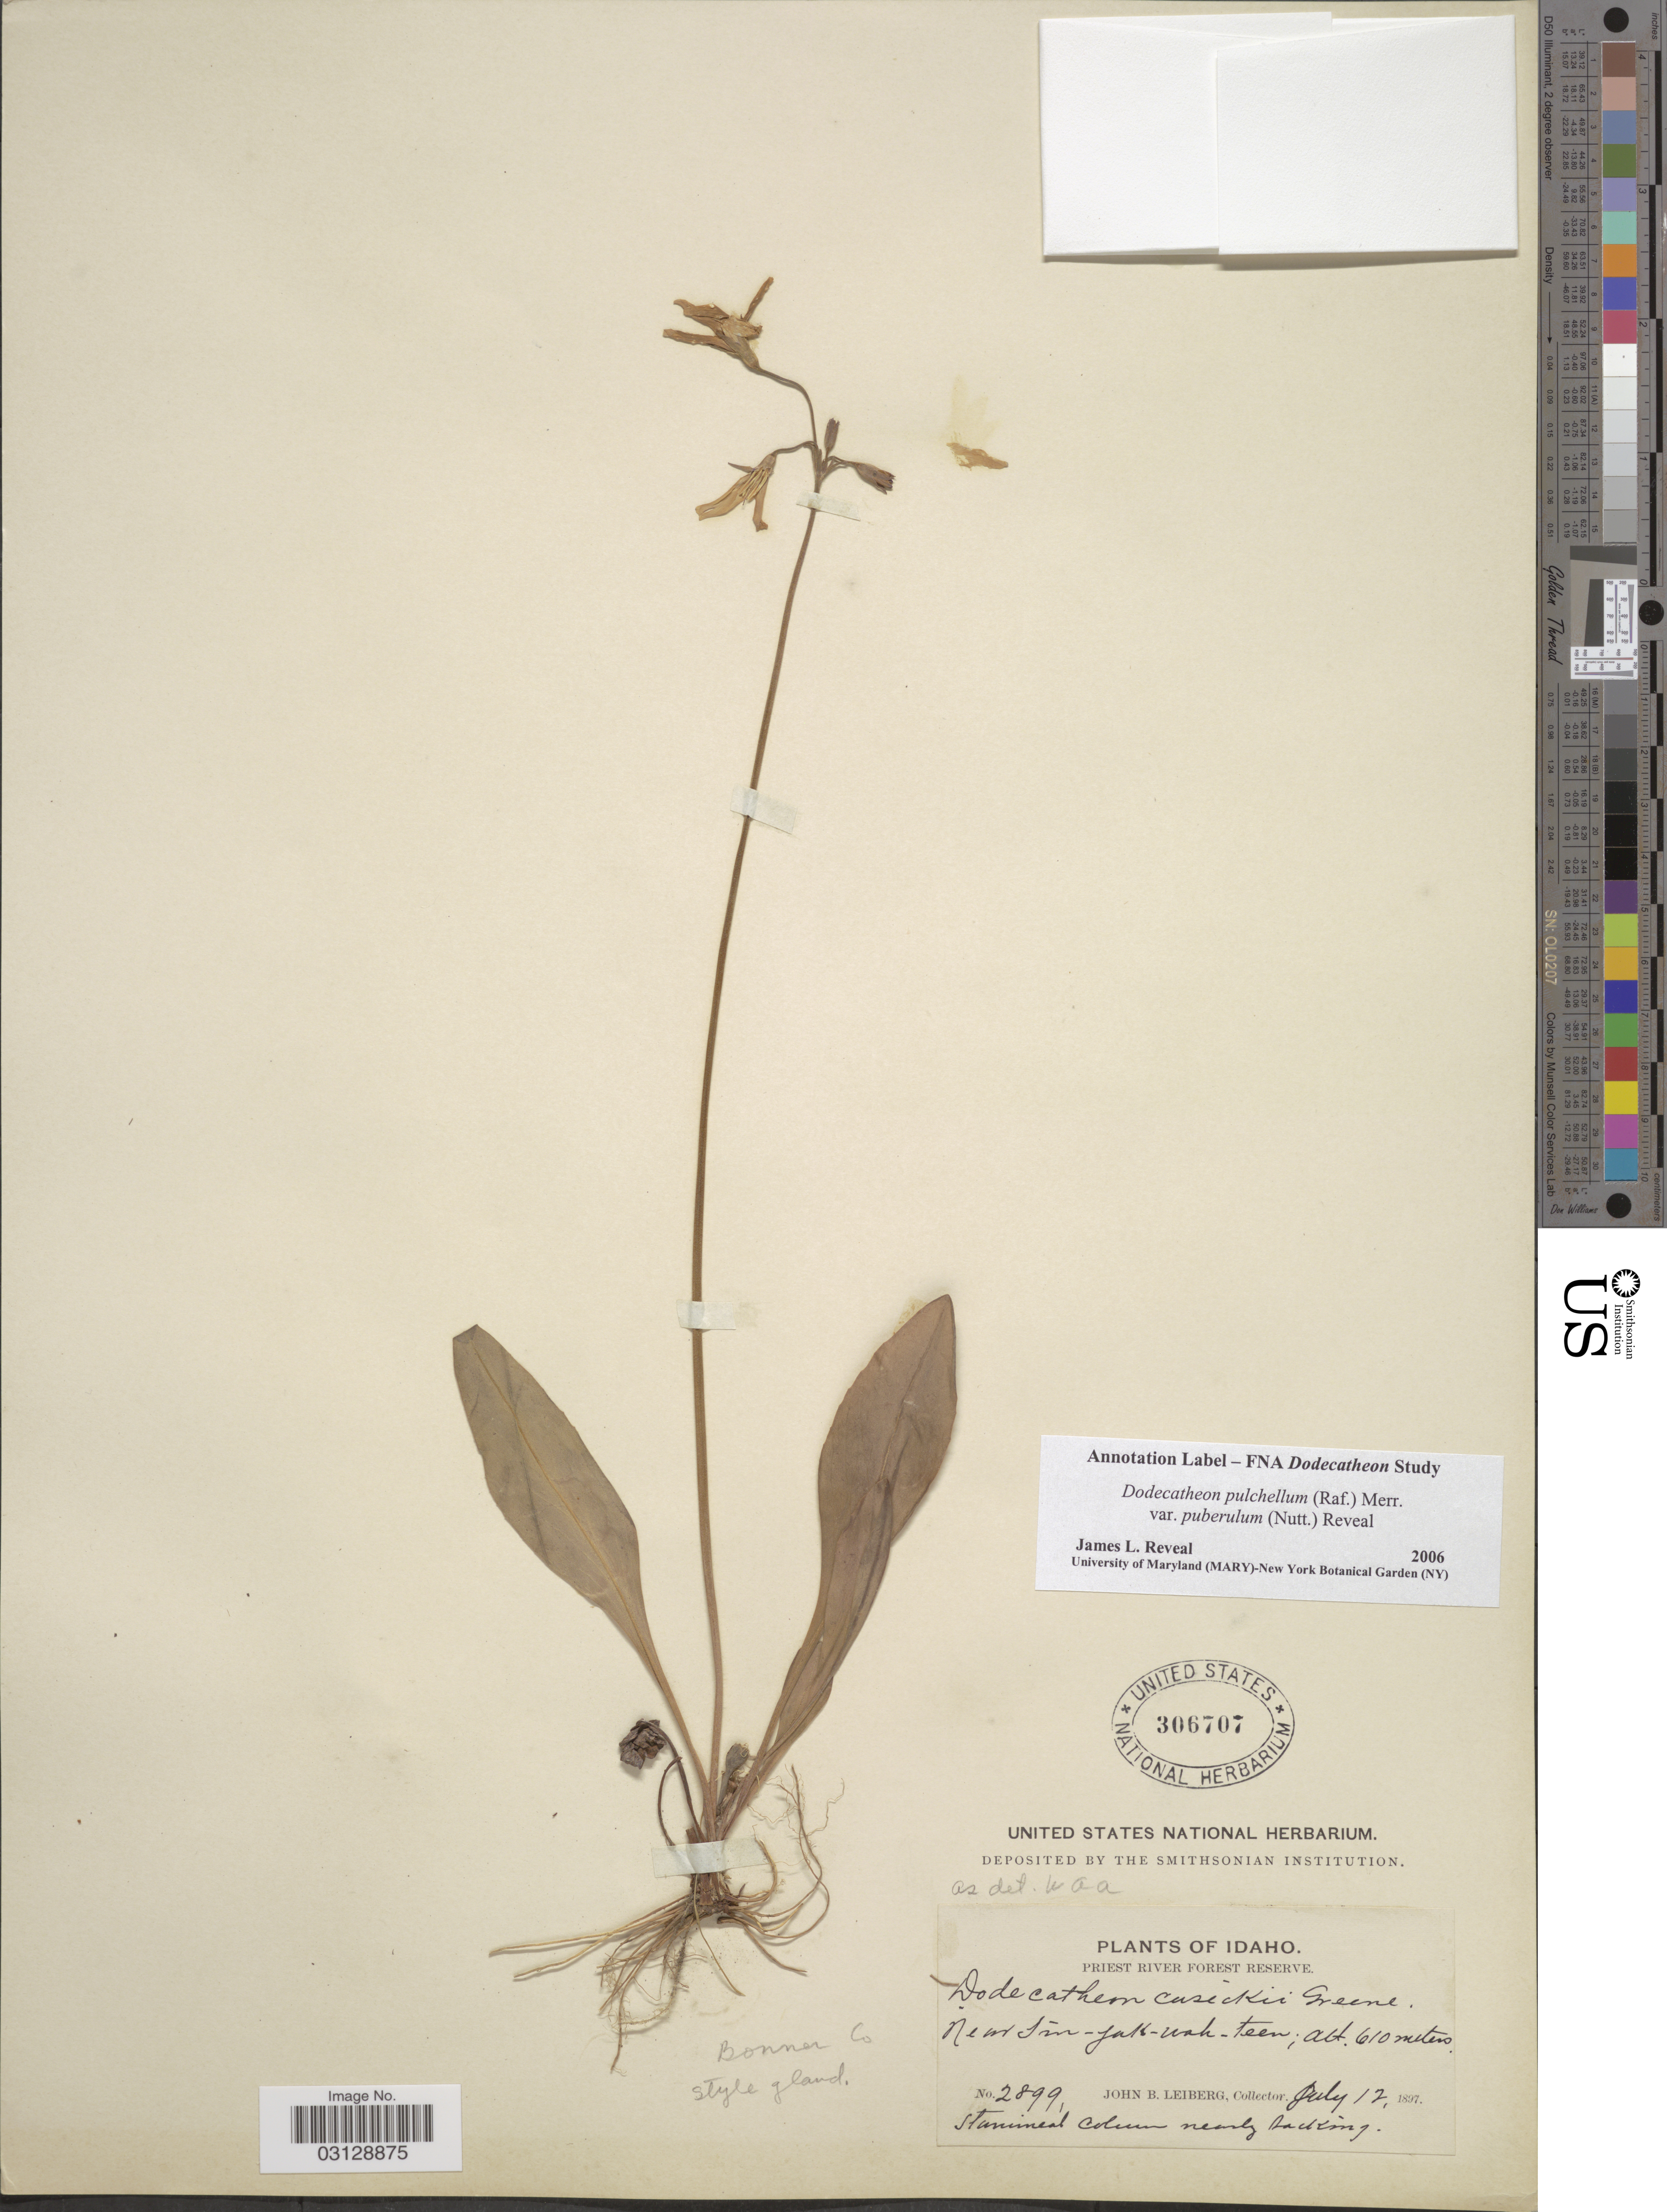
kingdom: Plantae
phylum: Tracheophyta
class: Magnoliopsida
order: Ericales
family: Primulaceae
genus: Dodecatheon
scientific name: Dodecatheon pulchellum var. cusickii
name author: (Greene) Reveal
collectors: J. B. Leiberg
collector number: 2899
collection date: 1897-07-12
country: United States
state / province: Idaho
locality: Priest River Forest Reserve. Near Sin-Jak-Wah-teen. Bonner Co.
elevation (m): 610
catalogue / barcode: US 306707